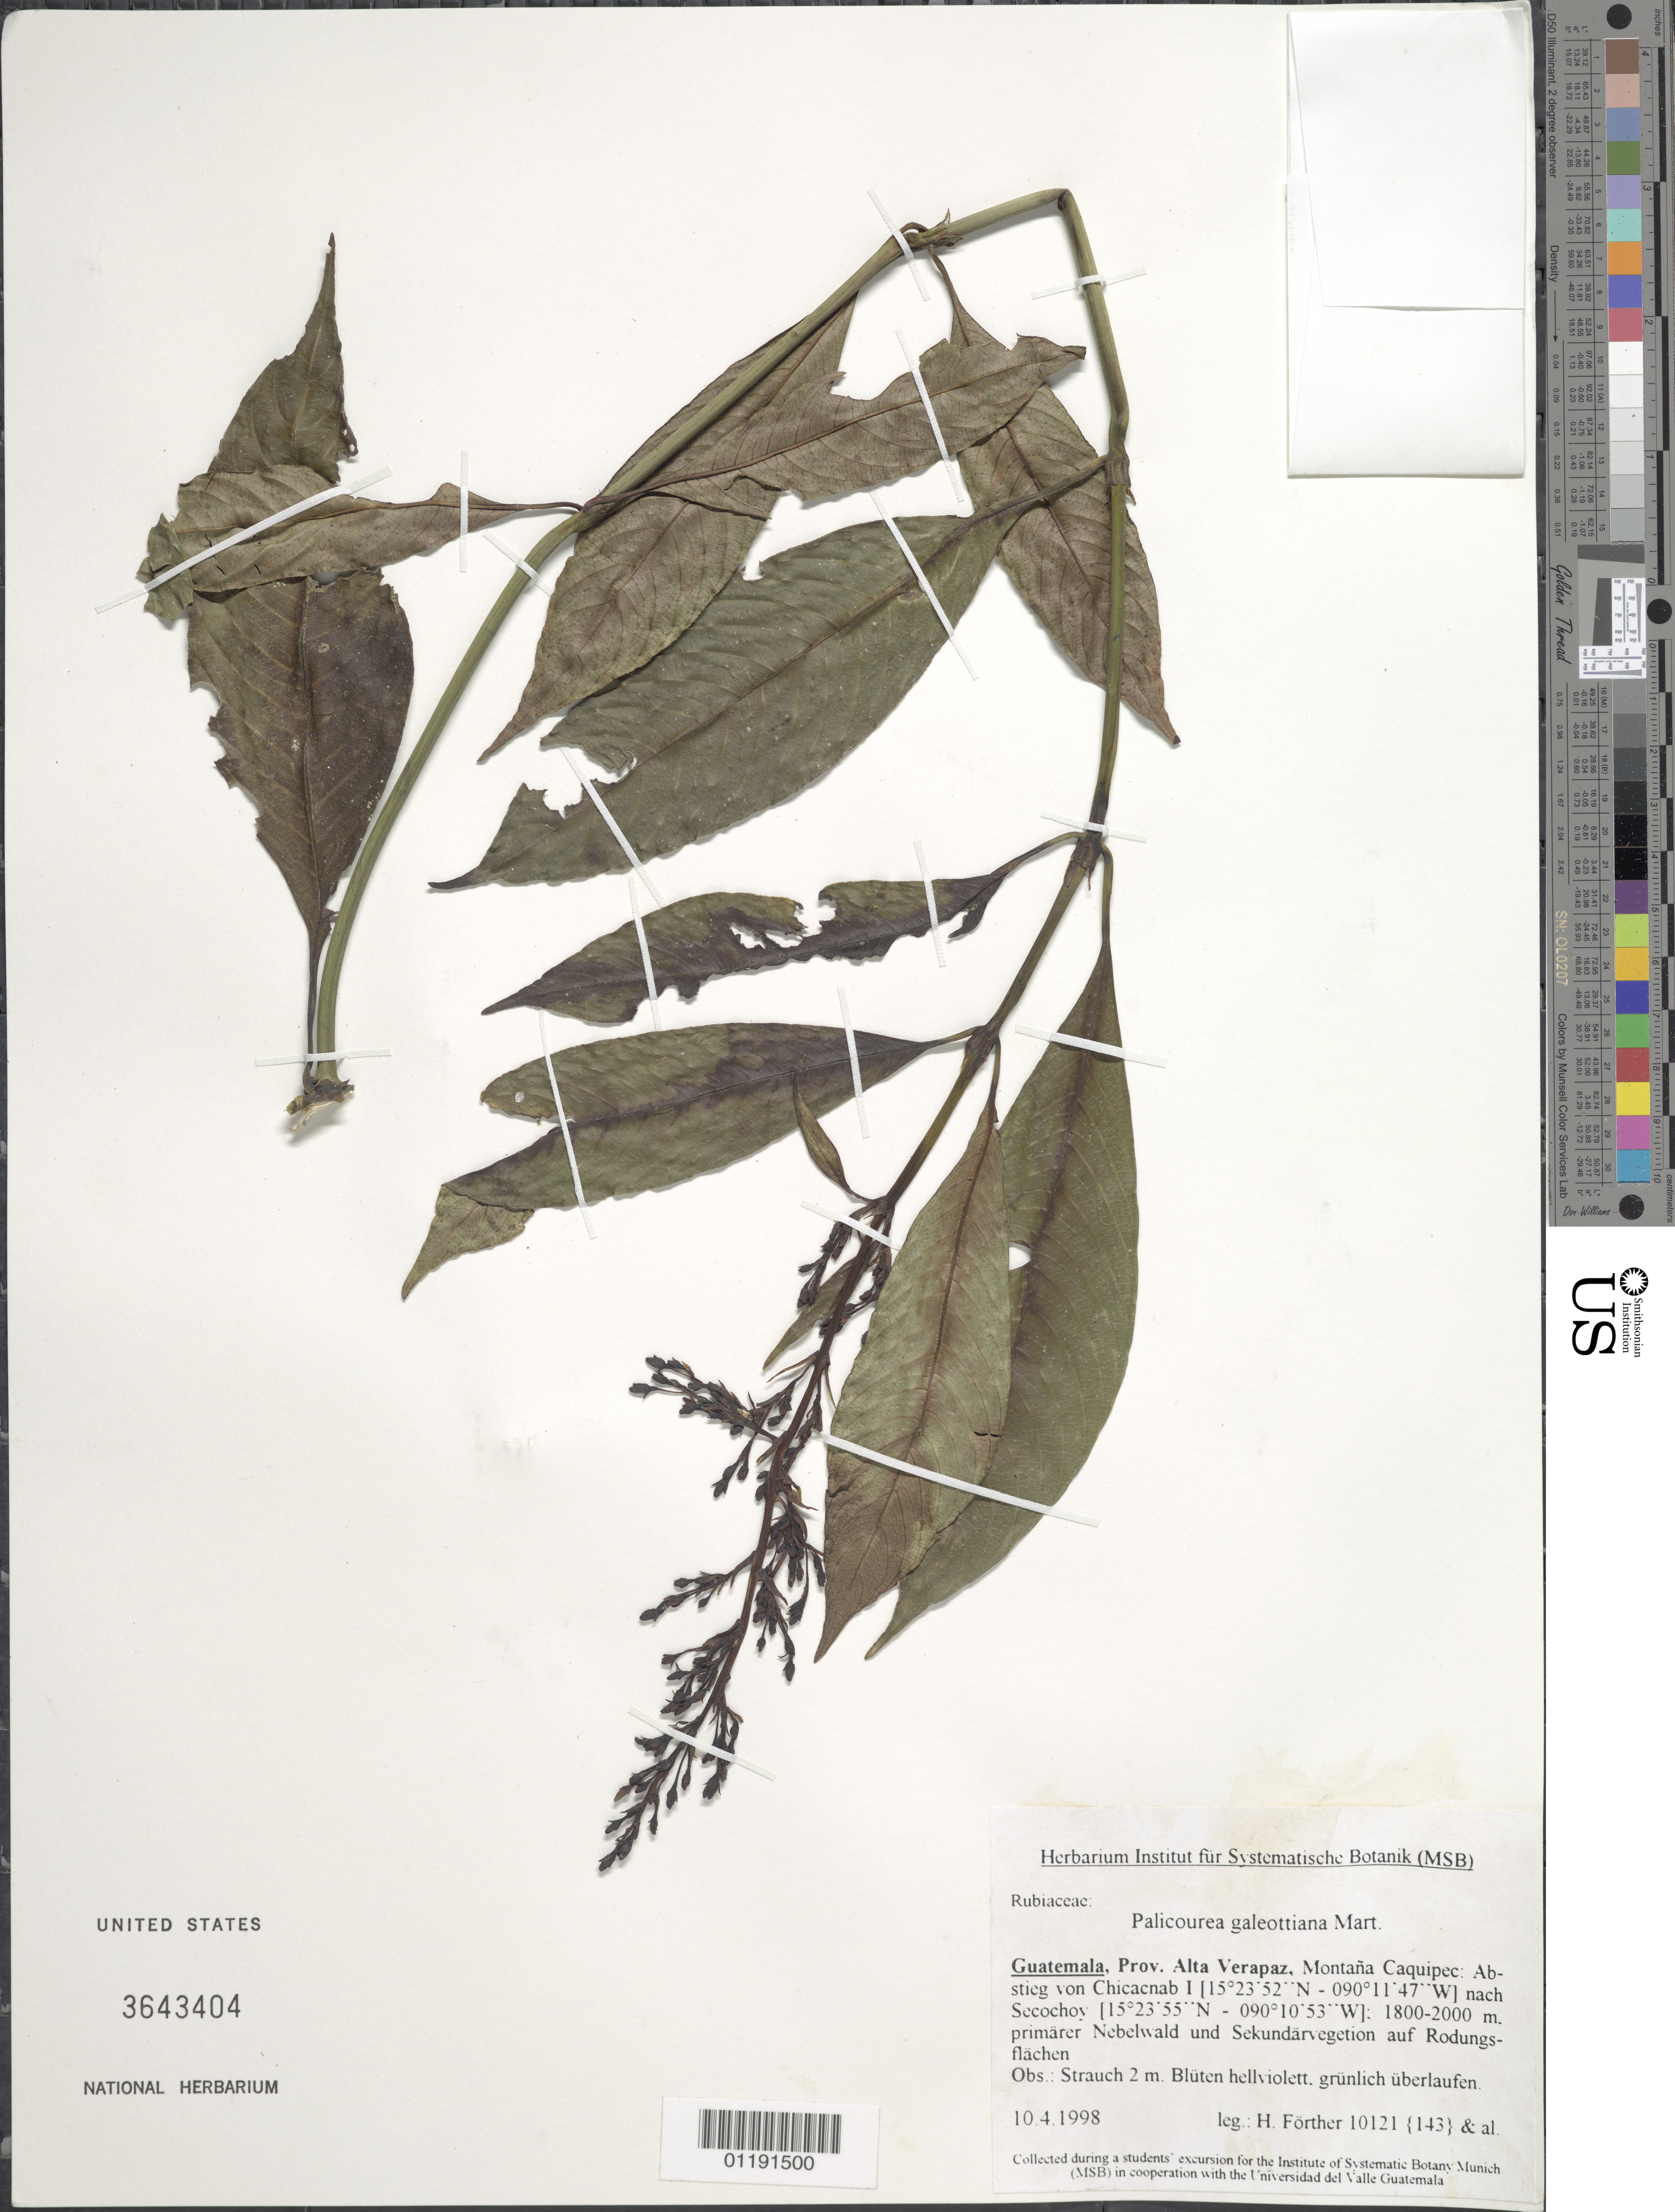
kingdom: Plantae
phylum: Tracheophyta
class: Magnoliopsida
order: Gentianales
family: Rubiaceae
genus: Palicourea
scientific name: Palicourea galeottiana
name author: M. Martens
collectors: H. Fôrther et al.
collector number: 10121 {143}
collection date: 1998-04-10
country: Guatemala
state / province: Alta Verapaz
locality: Montaña Caquipec: descent of Chicacnab to Secochoy.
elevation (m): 1800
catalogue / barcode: US 3643404